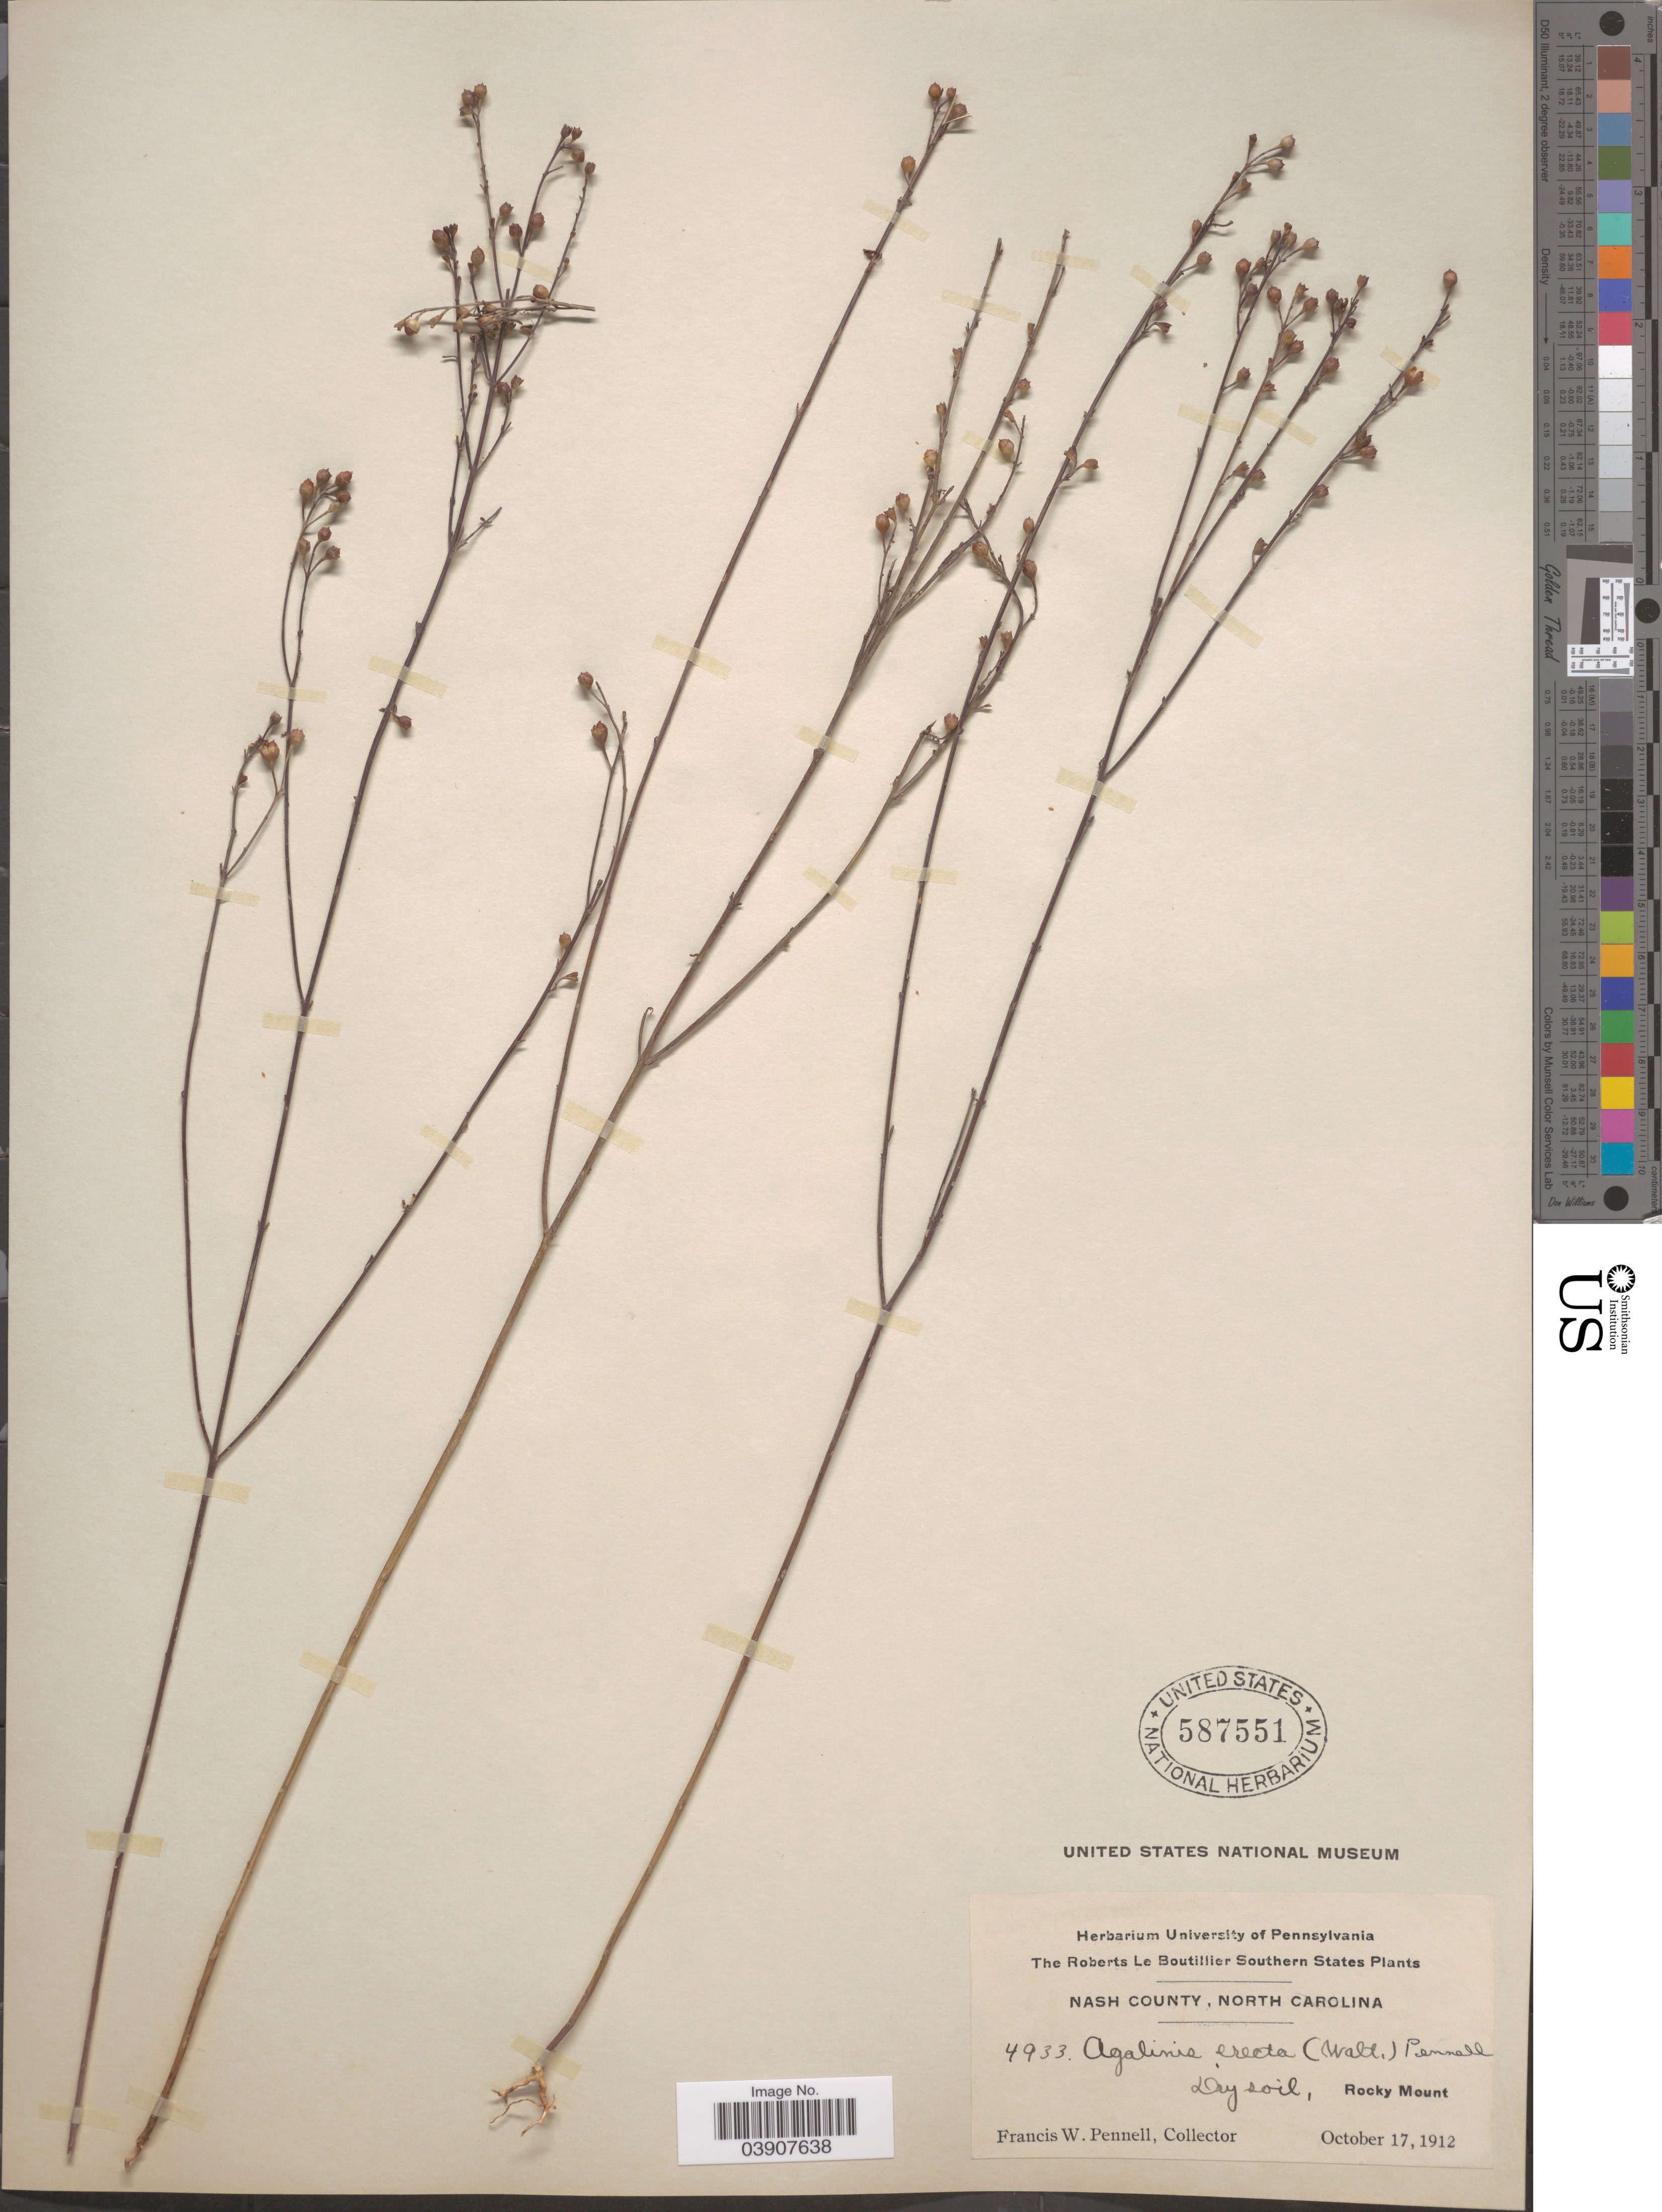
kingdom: Plantae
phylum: Tracheophyta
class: Magnoliopsida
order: Lamiales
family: Orobanchaceae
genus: Agalinis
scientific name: Agalinis erecta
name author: Pennell ex Small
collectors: F. W. Pennell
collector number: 4933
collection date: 1912-10-17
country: United States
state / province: North Carolina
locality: Southern States. Nash County, Rocky Mount.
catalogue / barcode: US 587551